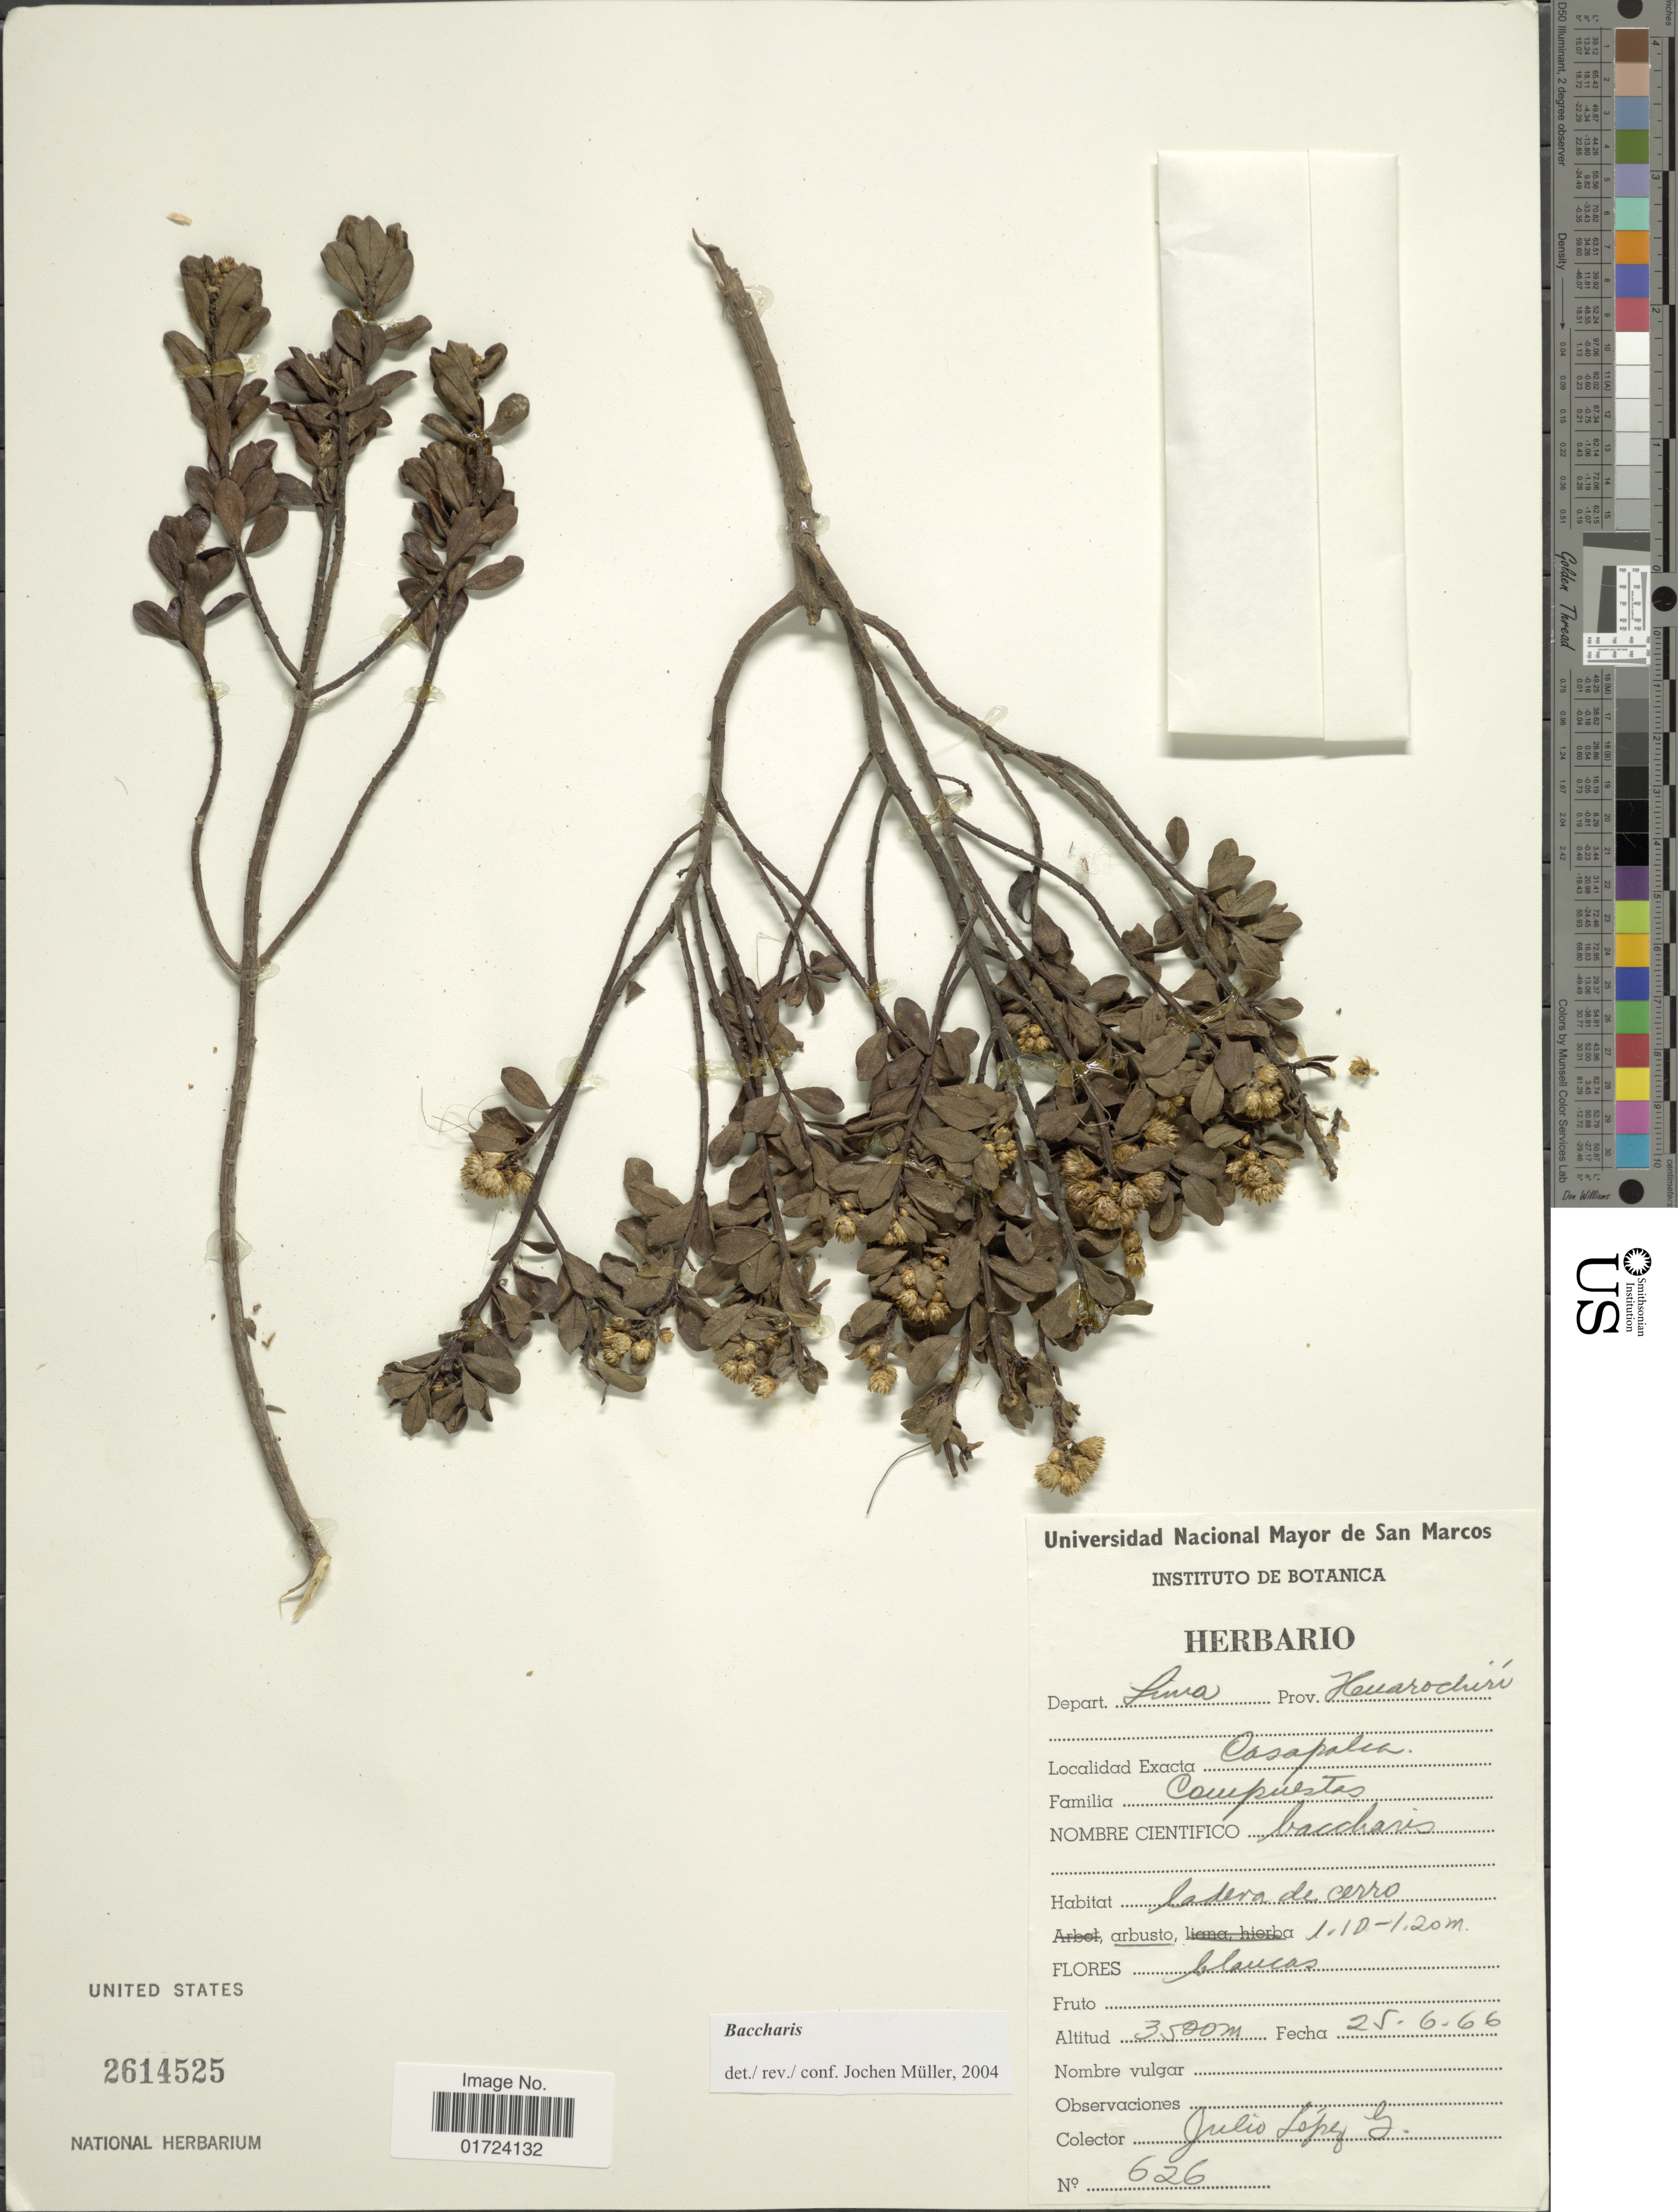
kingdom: Plantae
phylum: Tracheophyta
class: Magnoliopsida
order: Asterales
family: Asteraceae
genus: Baccharis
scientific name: Baccharis sp.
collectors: Universidad Nacional Mayor de San Marcos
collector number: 626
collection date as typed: Transcribed d/m/y: 25/6/66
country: Peru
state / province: Lima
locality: Casapalca, Prov. Huarochirí, Depart. Lima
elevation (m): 3500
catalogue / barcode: US 2614525